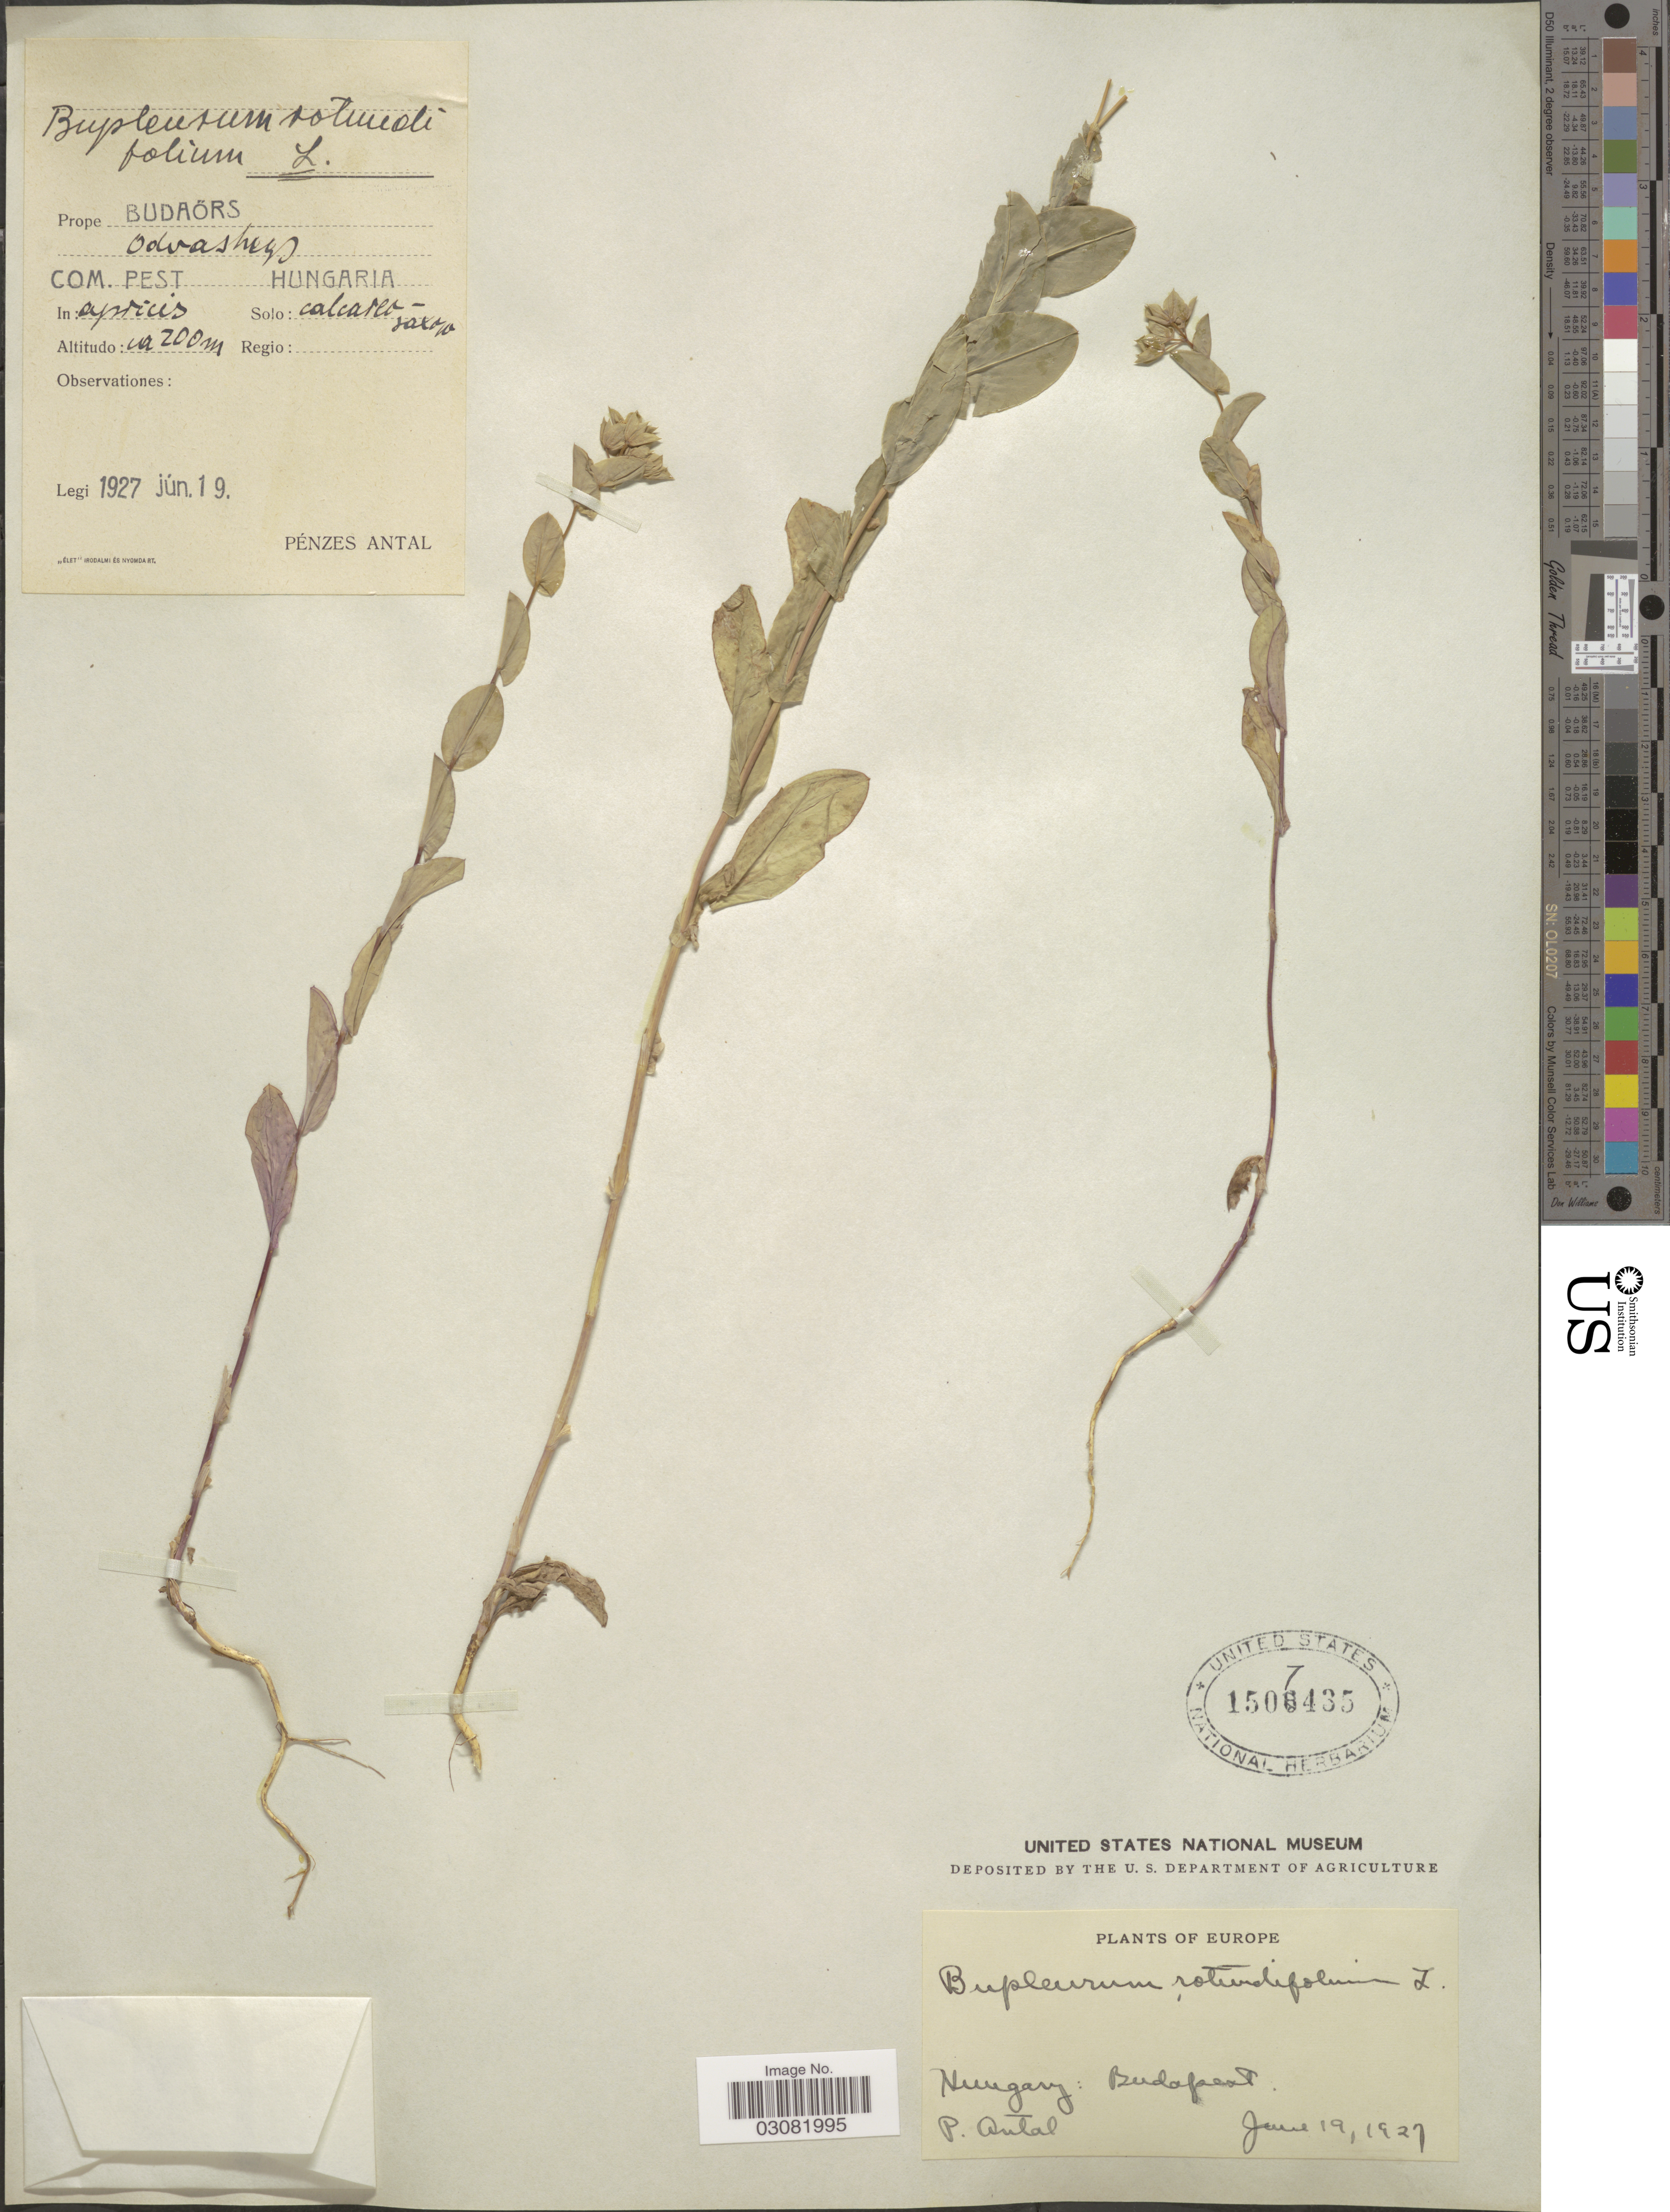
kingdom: Plantae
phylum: Tracheophyta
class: Magnoliopsida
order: Apiales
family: Apiaceae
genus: Bupleurum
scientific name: Bupleurum rotundifolium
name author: L.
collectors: A. Pénzes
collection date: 1927-06-19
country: Hungary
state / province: Budapest, Capital District of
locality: Prope Budaörs. Com. Pest.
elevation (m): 200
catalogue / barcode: US 1507435